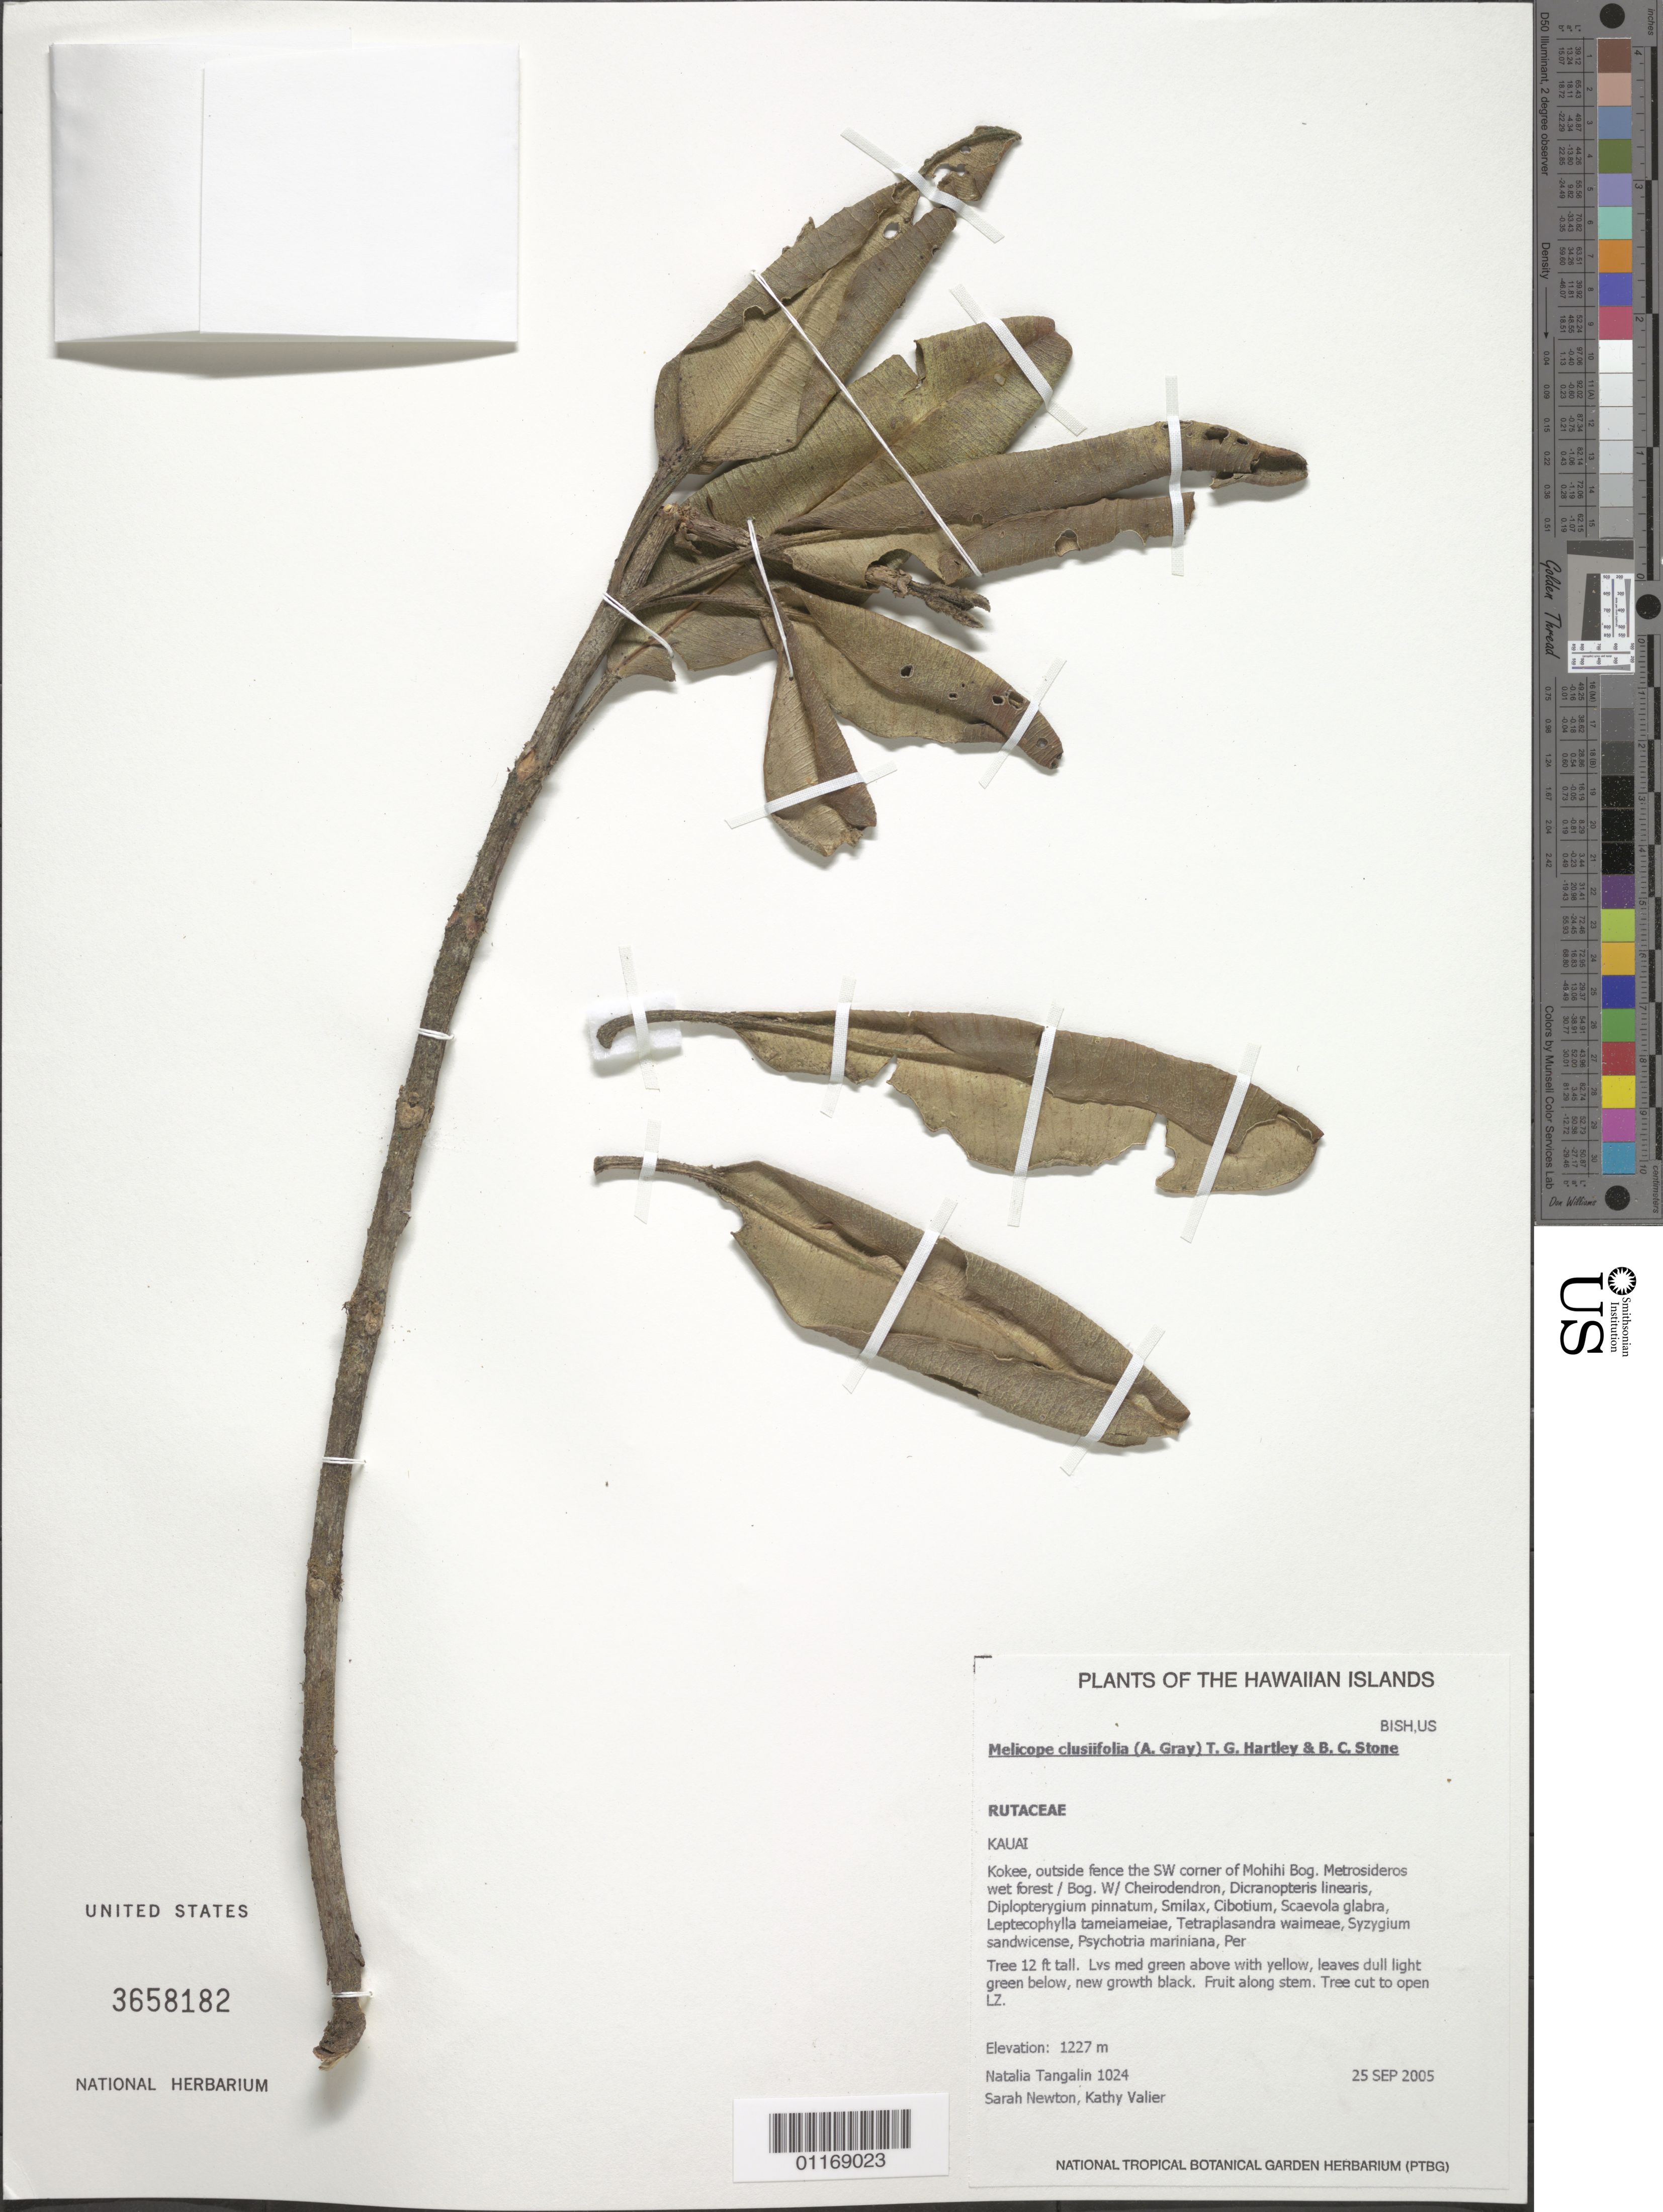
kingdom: Plantae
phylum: Tracheophyta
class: Magnoliopsida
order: Sapindales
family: Rutaceae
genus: Melicope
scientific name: Melicope clusiifolia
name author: (A. Gray) T.G. Hartley & B.C. Stone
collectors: N. Tangalin, S. Newton & K. Valier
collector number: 1024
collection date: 2005-09-25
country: United States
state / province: Hawaii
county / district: Kaui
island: Kaua'i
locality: Kokee, outside fence the SW corner of Mohihi Bog.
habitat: Metrosideros wet forest/bog.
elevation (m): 1227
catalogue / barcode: US 3658182